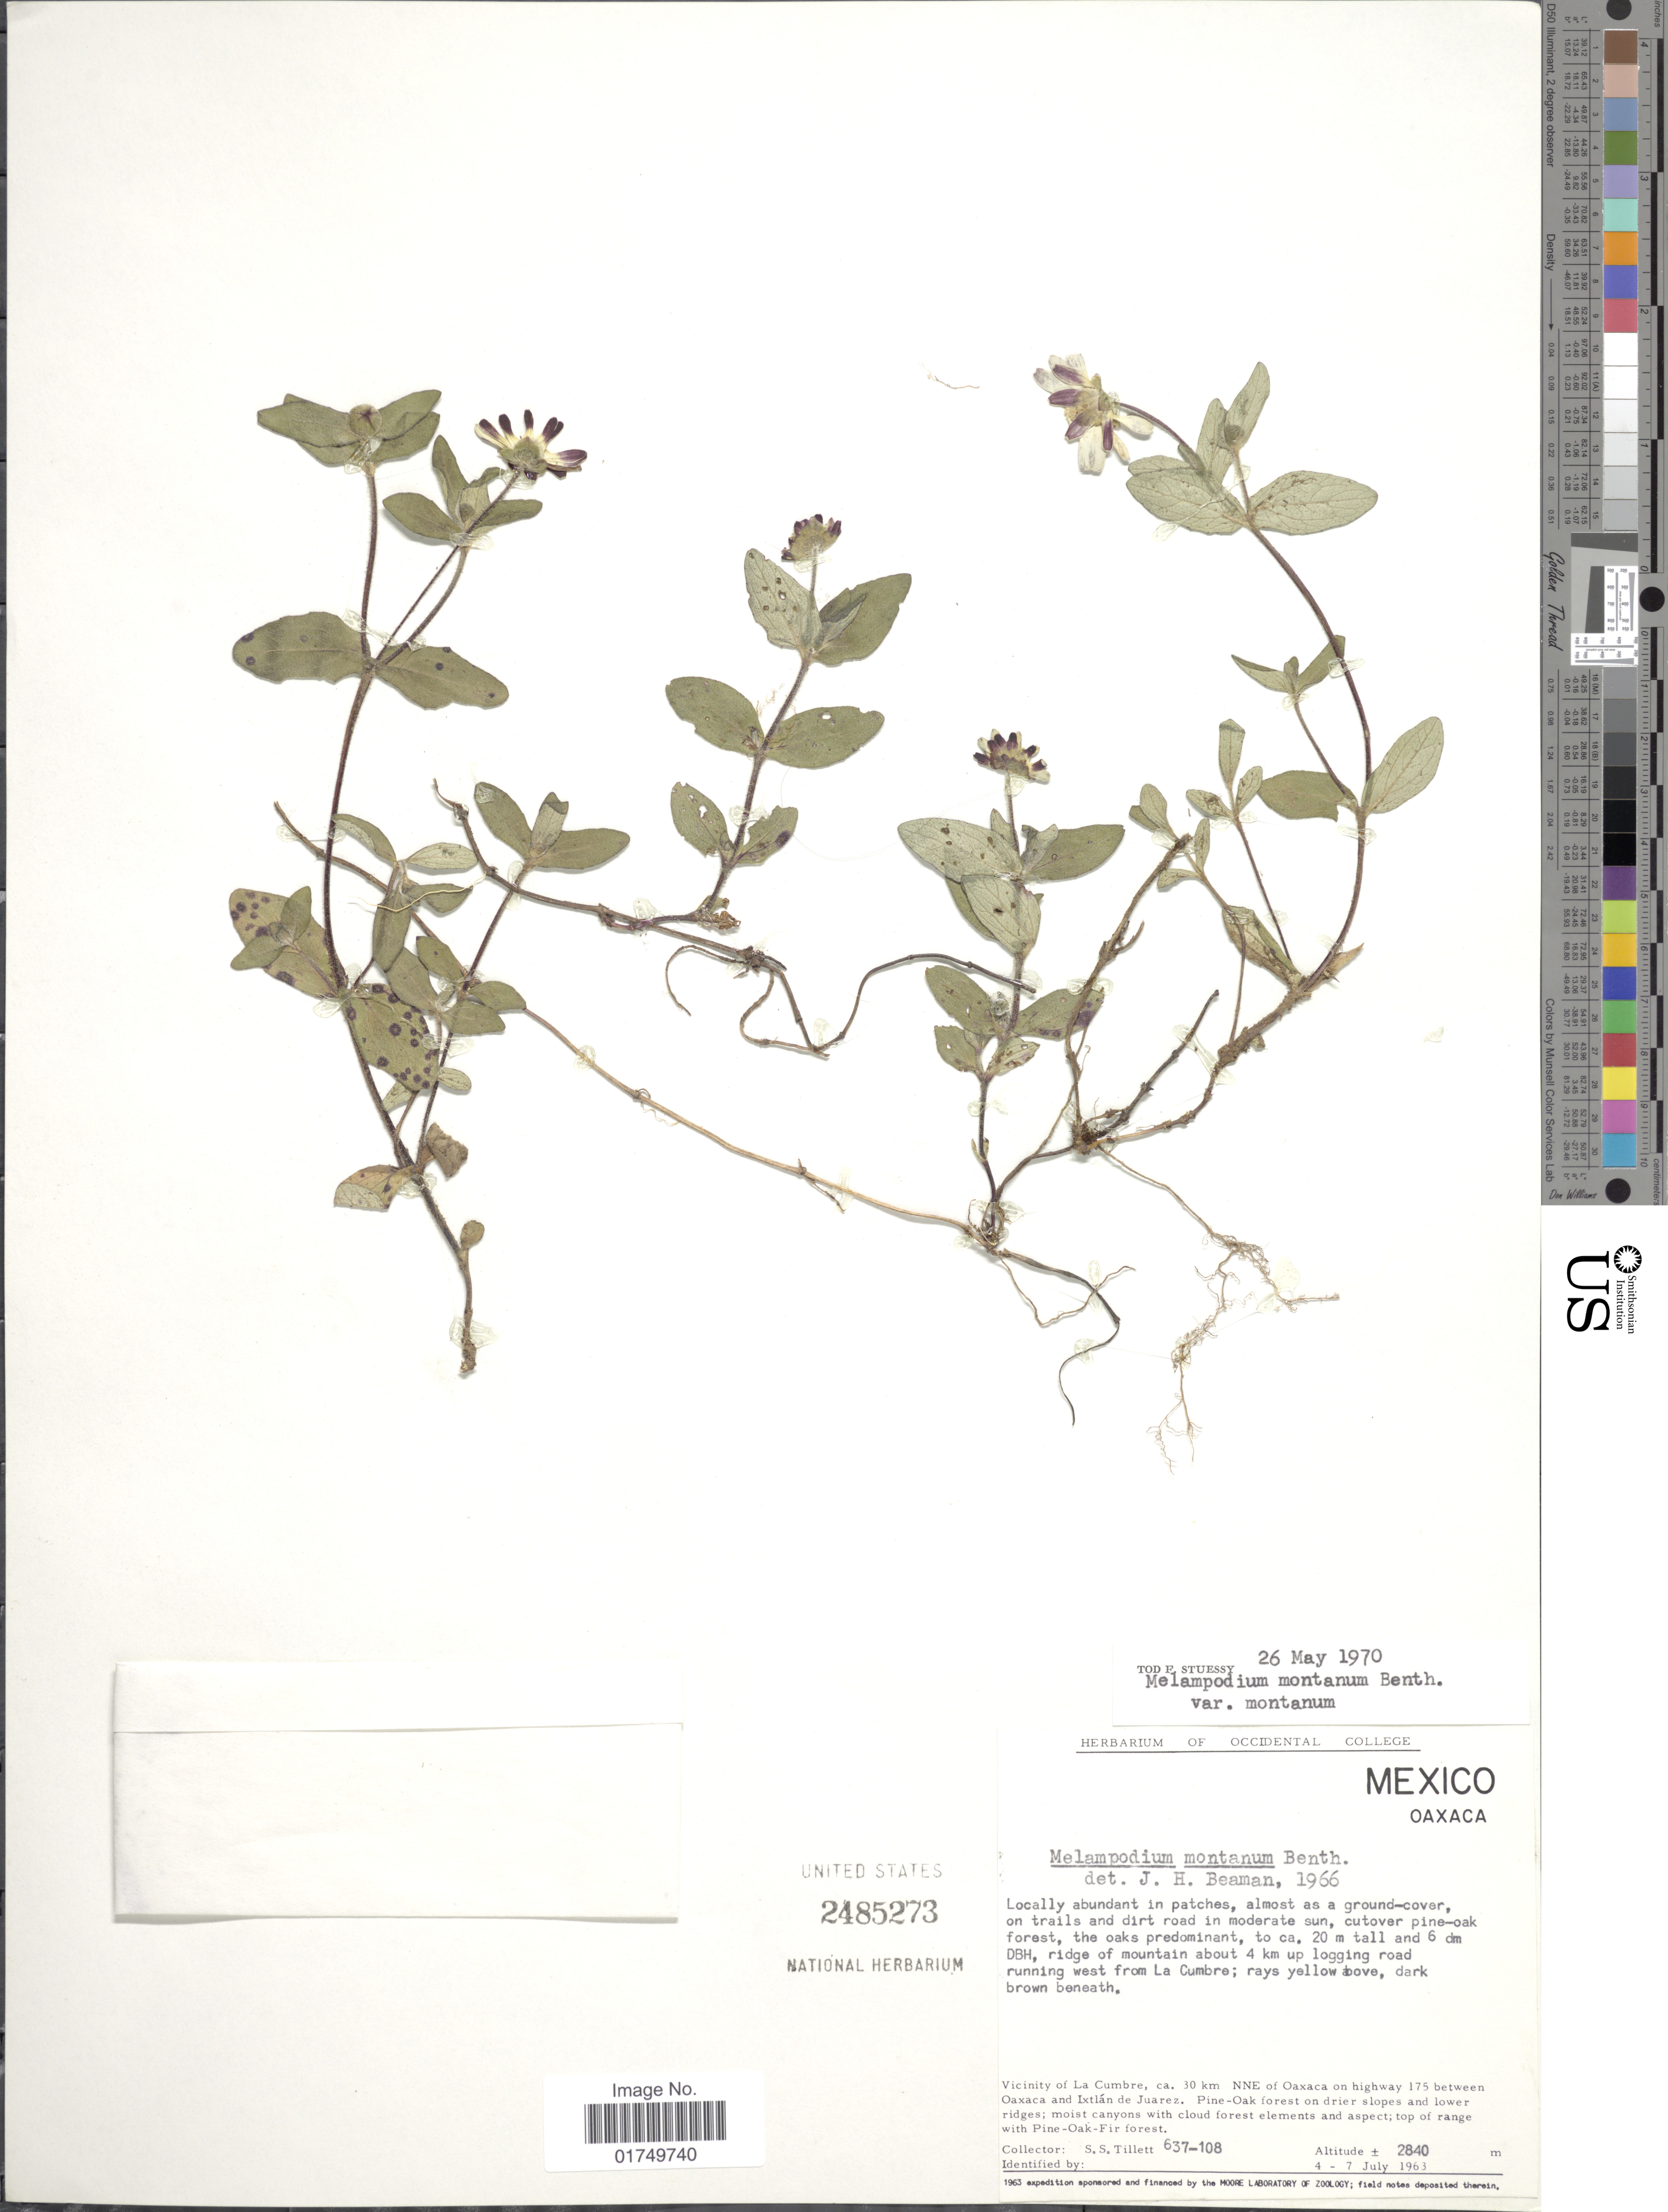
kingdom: Plantae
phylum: Tracheophyta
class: Magnoliopsida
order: Asterales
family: Asteraceae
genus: Melampodium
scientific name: Melampodium montanum var. montanum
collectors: S. S. Tillett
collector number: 637-108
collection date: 1963-07-04/1963-07-07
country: Mexico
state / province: Oaxaca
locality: About 4 km up logging road running west from La Cumbre. Vicinity of La Cumbre, ca. 30 km NNE of Oaxaca on highway 175 between Oaxaca and Ixtlán de Juarez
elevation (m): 2840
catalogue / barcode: US 2485273